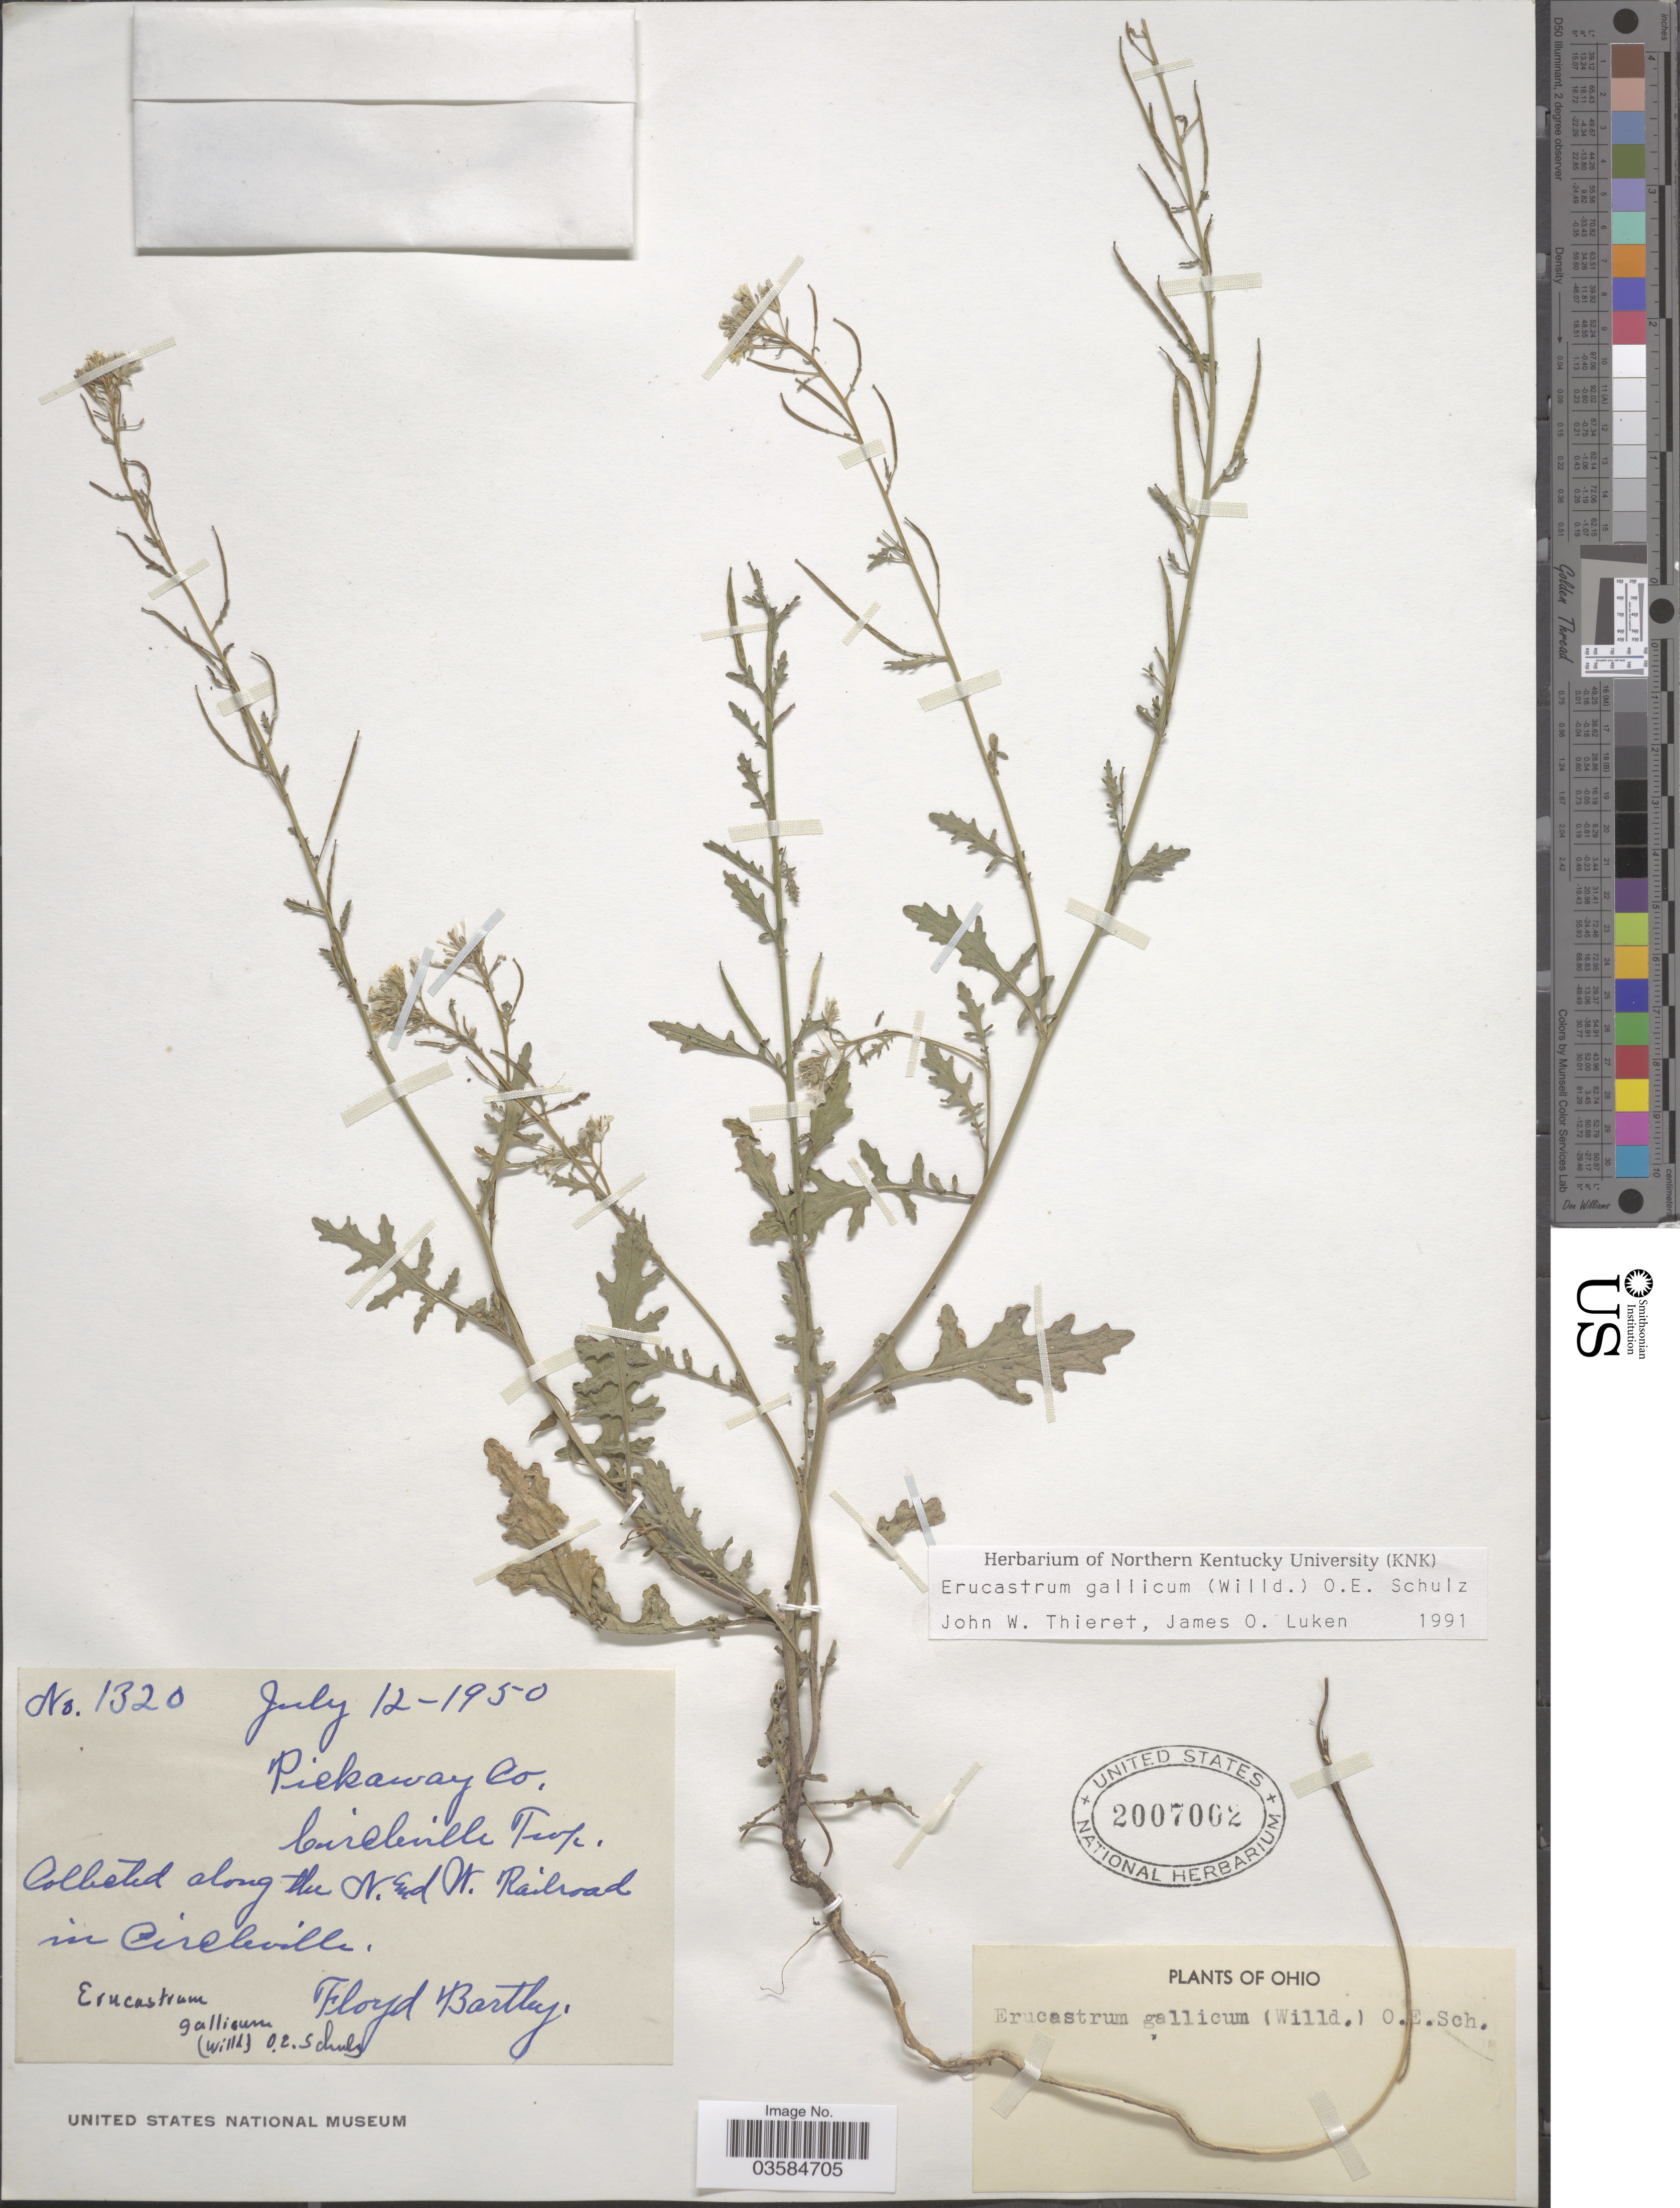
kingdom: Plantae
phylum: Tracheophyta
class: Magnoliopsida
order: Brassicales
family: Brassicaceae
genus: Erucastrum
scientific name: Erucastrum gallicum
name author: (Willd.) O.E. Schulz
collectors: F. Bartley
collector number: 1320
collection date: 1950-07-12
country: United States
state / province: Ohio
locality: Pickaway Co. Circleville Twp. Along the N. End W. Railroad in Circleville.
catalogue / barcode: US 2007002